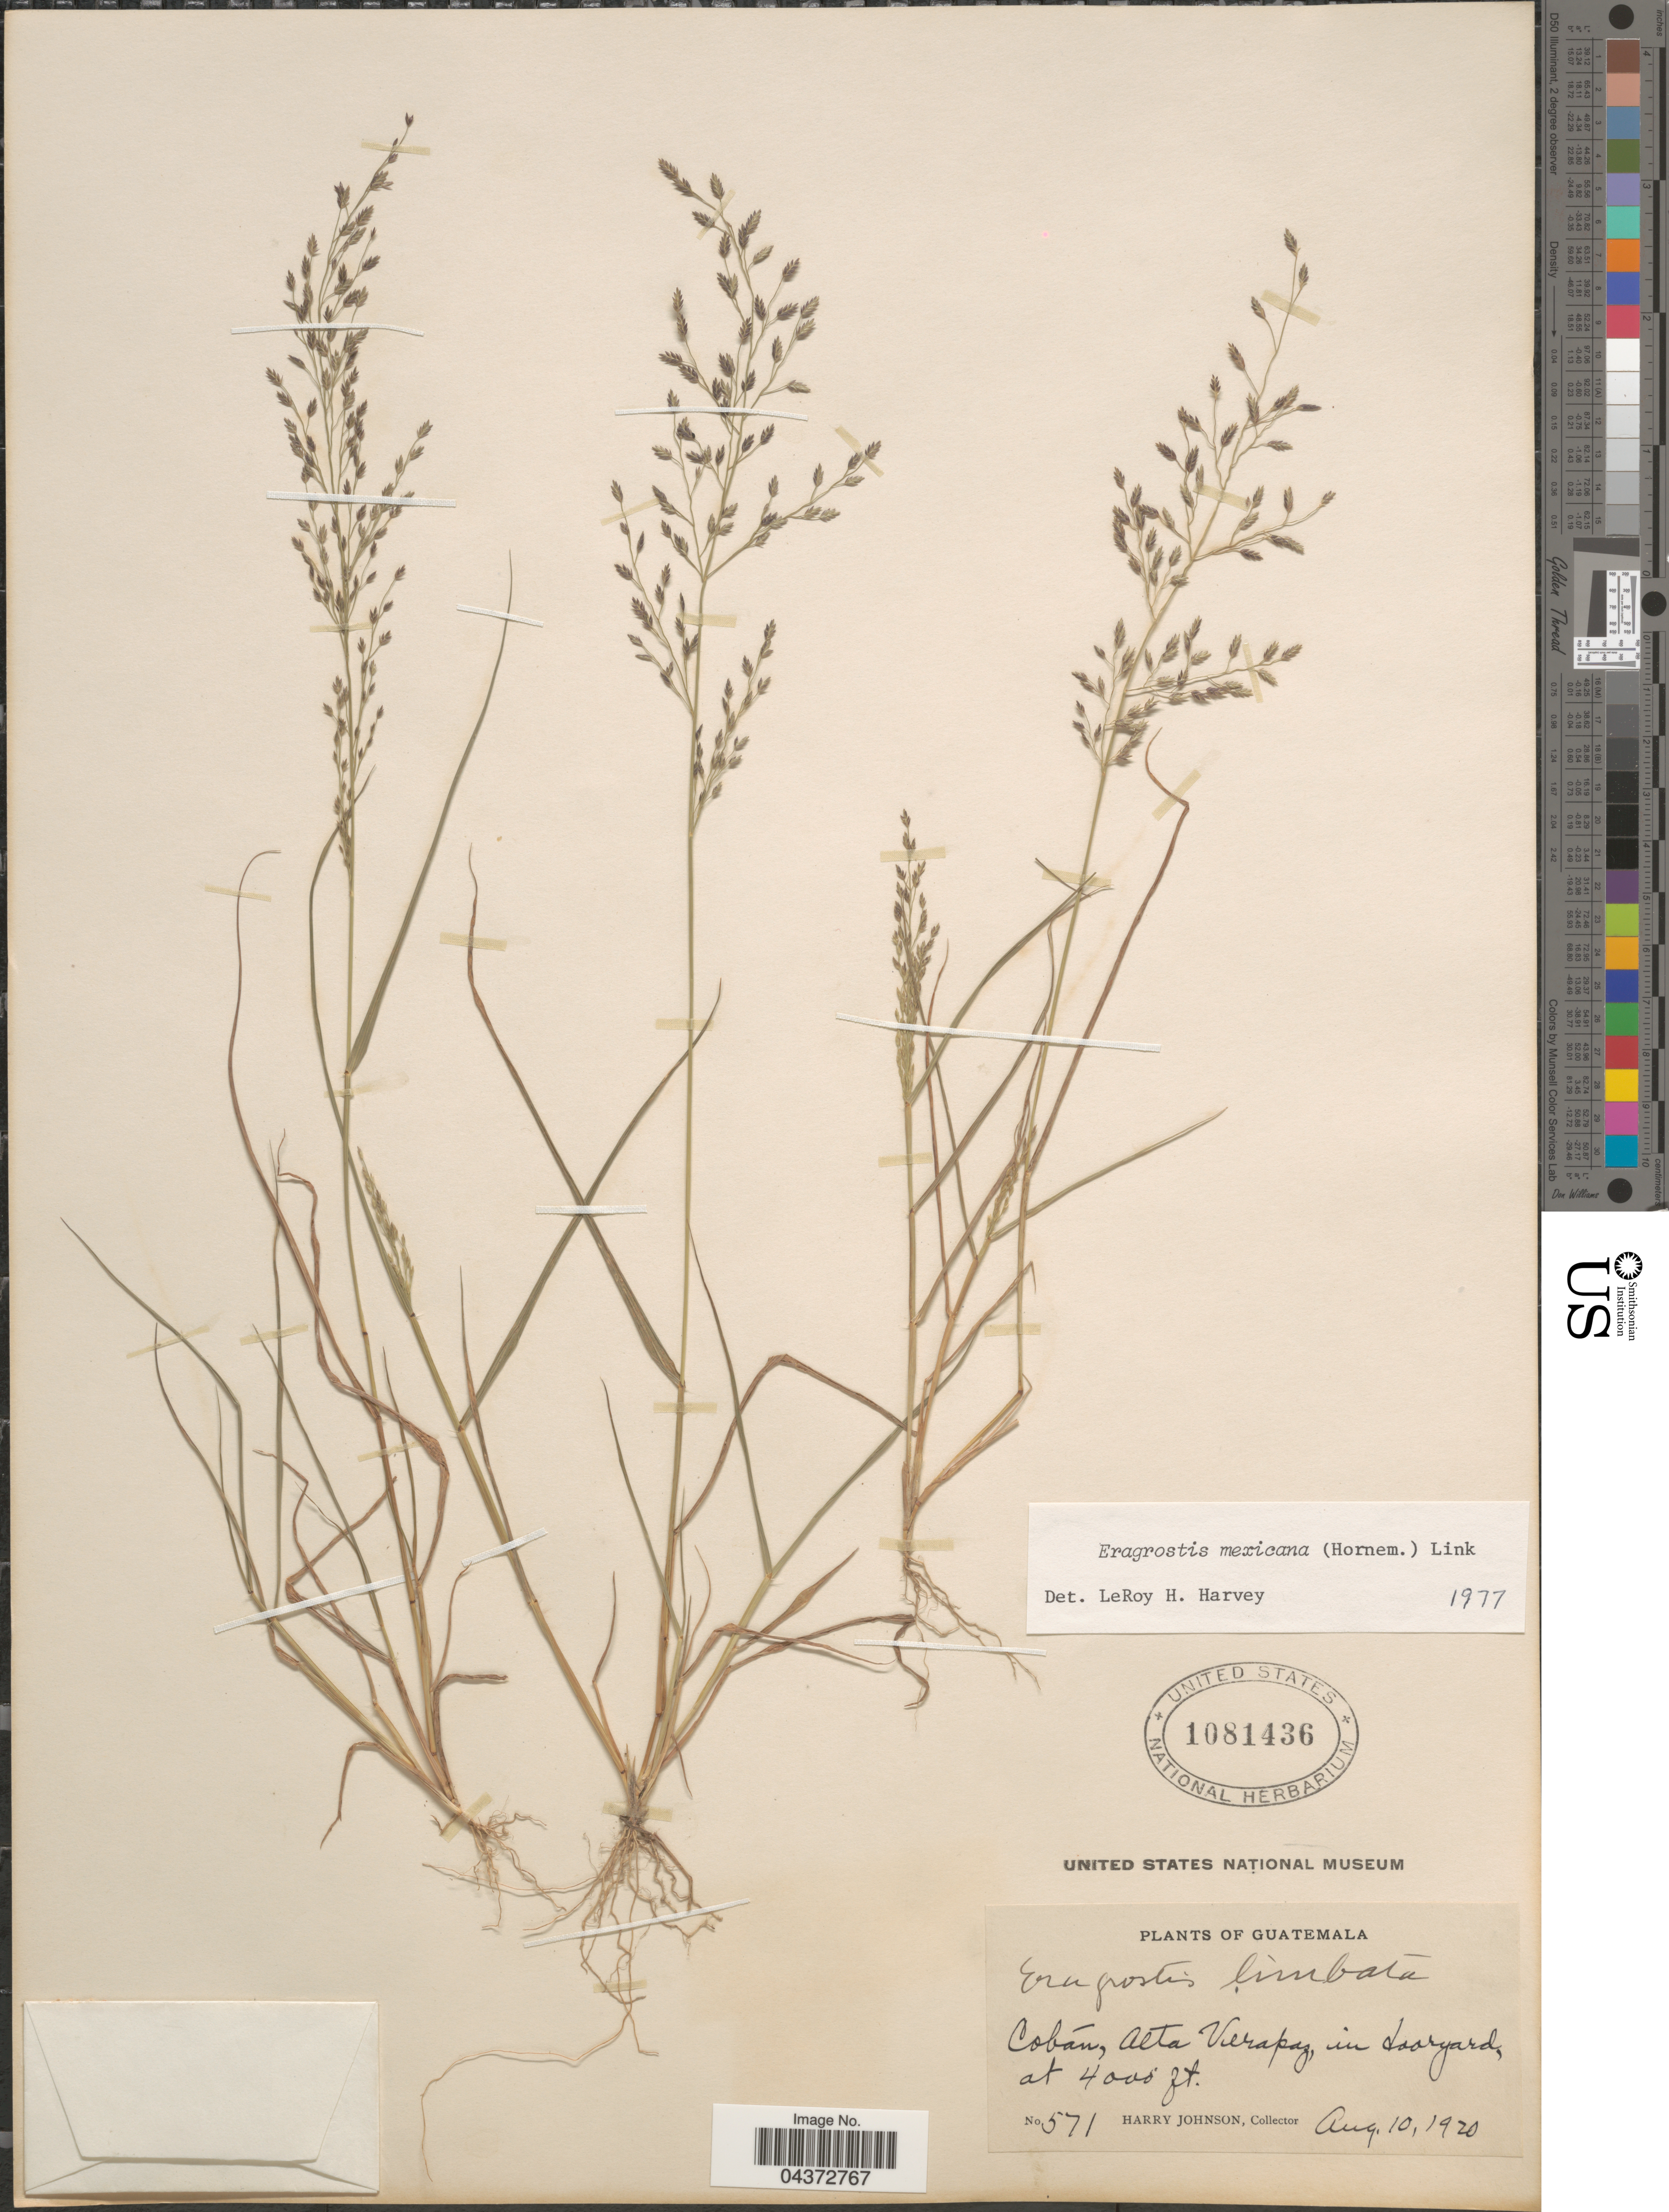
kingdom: Plantae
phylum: Tracheophyta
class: Liliopsida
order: Poales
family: Poaceae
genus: Eragrostis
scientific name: Eragrostis mexicana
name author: (Hornem.) Link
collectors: H. Johnson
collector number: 571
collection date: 1920-08-10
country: Guatemala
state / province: Alta Verapaz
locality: Cobán, Alta Verapaz, in dooryard.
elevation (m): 1219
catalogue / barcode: US 1081436